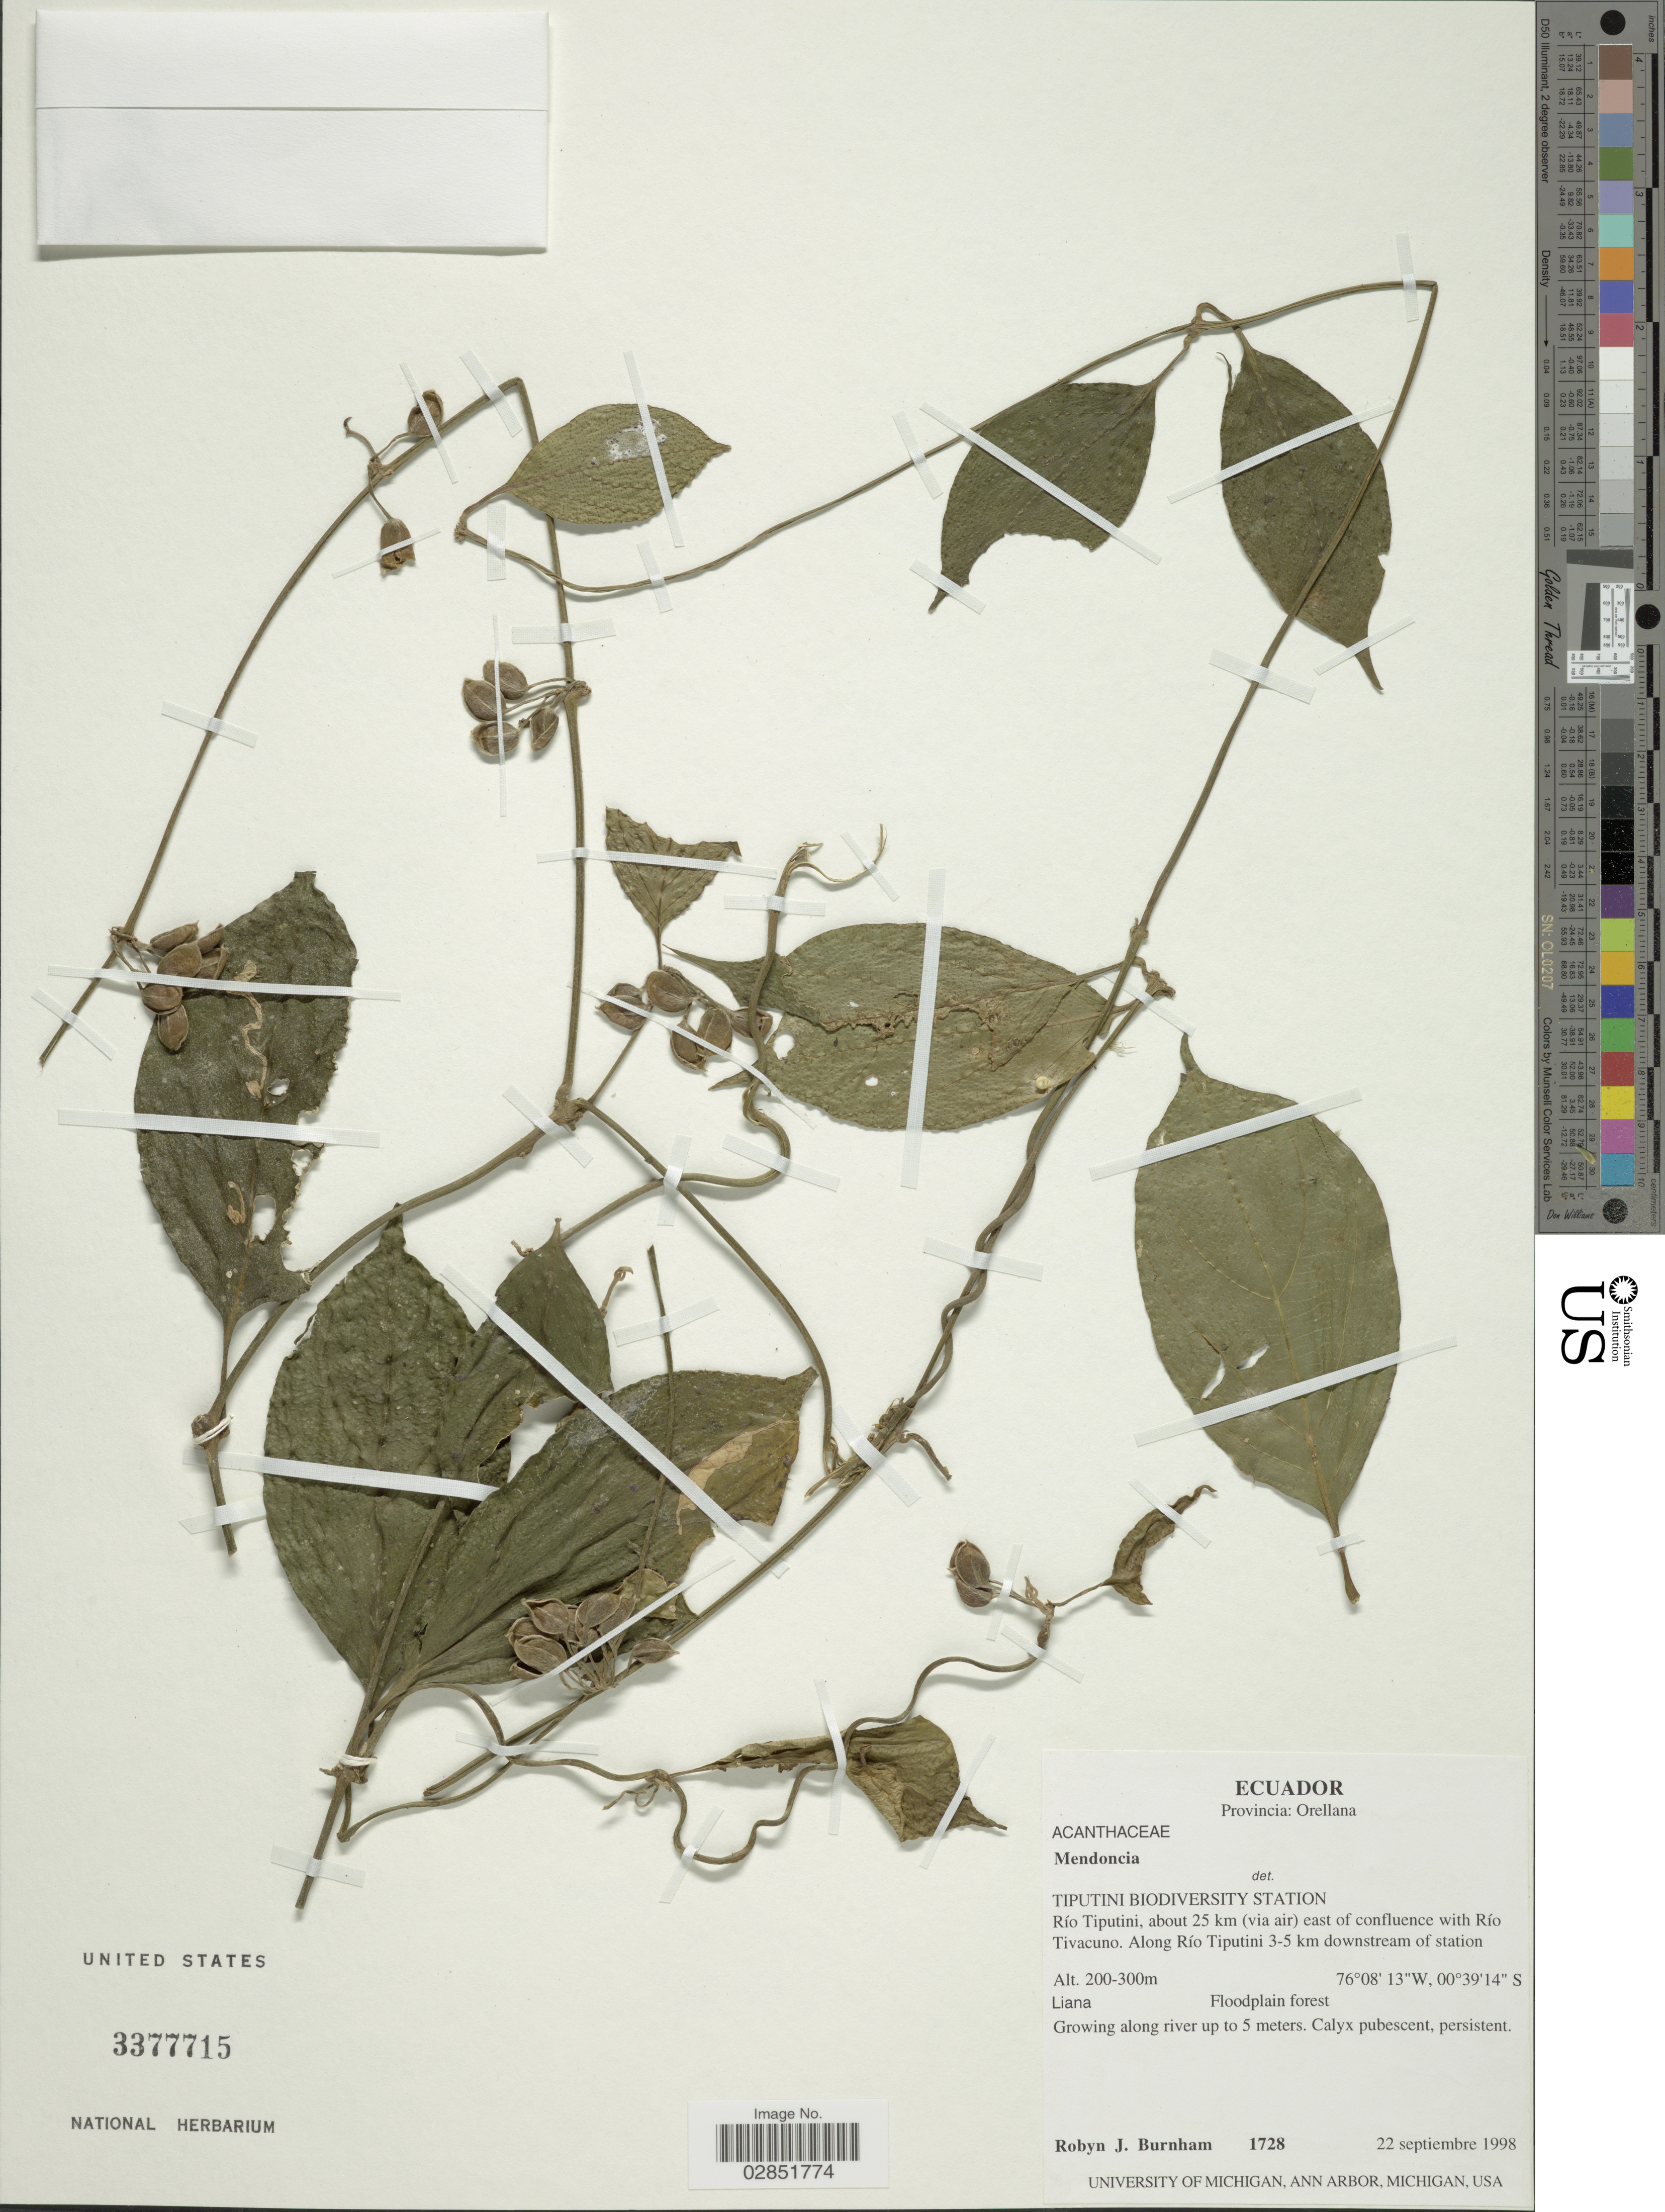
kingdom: Plantae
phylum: Tracheophyta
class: Magnoliopsida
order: Lamiales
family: Acanthaceae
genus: Mendoncia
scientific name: Mendoncia sp.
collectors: R. J. Burnham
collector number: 1728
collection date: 1998-09-22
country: Ecuador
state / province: Orellana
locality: Tiputini Biodiversity Station. Río Tiputini, about 25 km (via air) east of confluence with Río Tivacuno. Along Río Tiputini 3-5 km downstream of station.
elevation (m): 200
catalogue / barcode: US 3377715